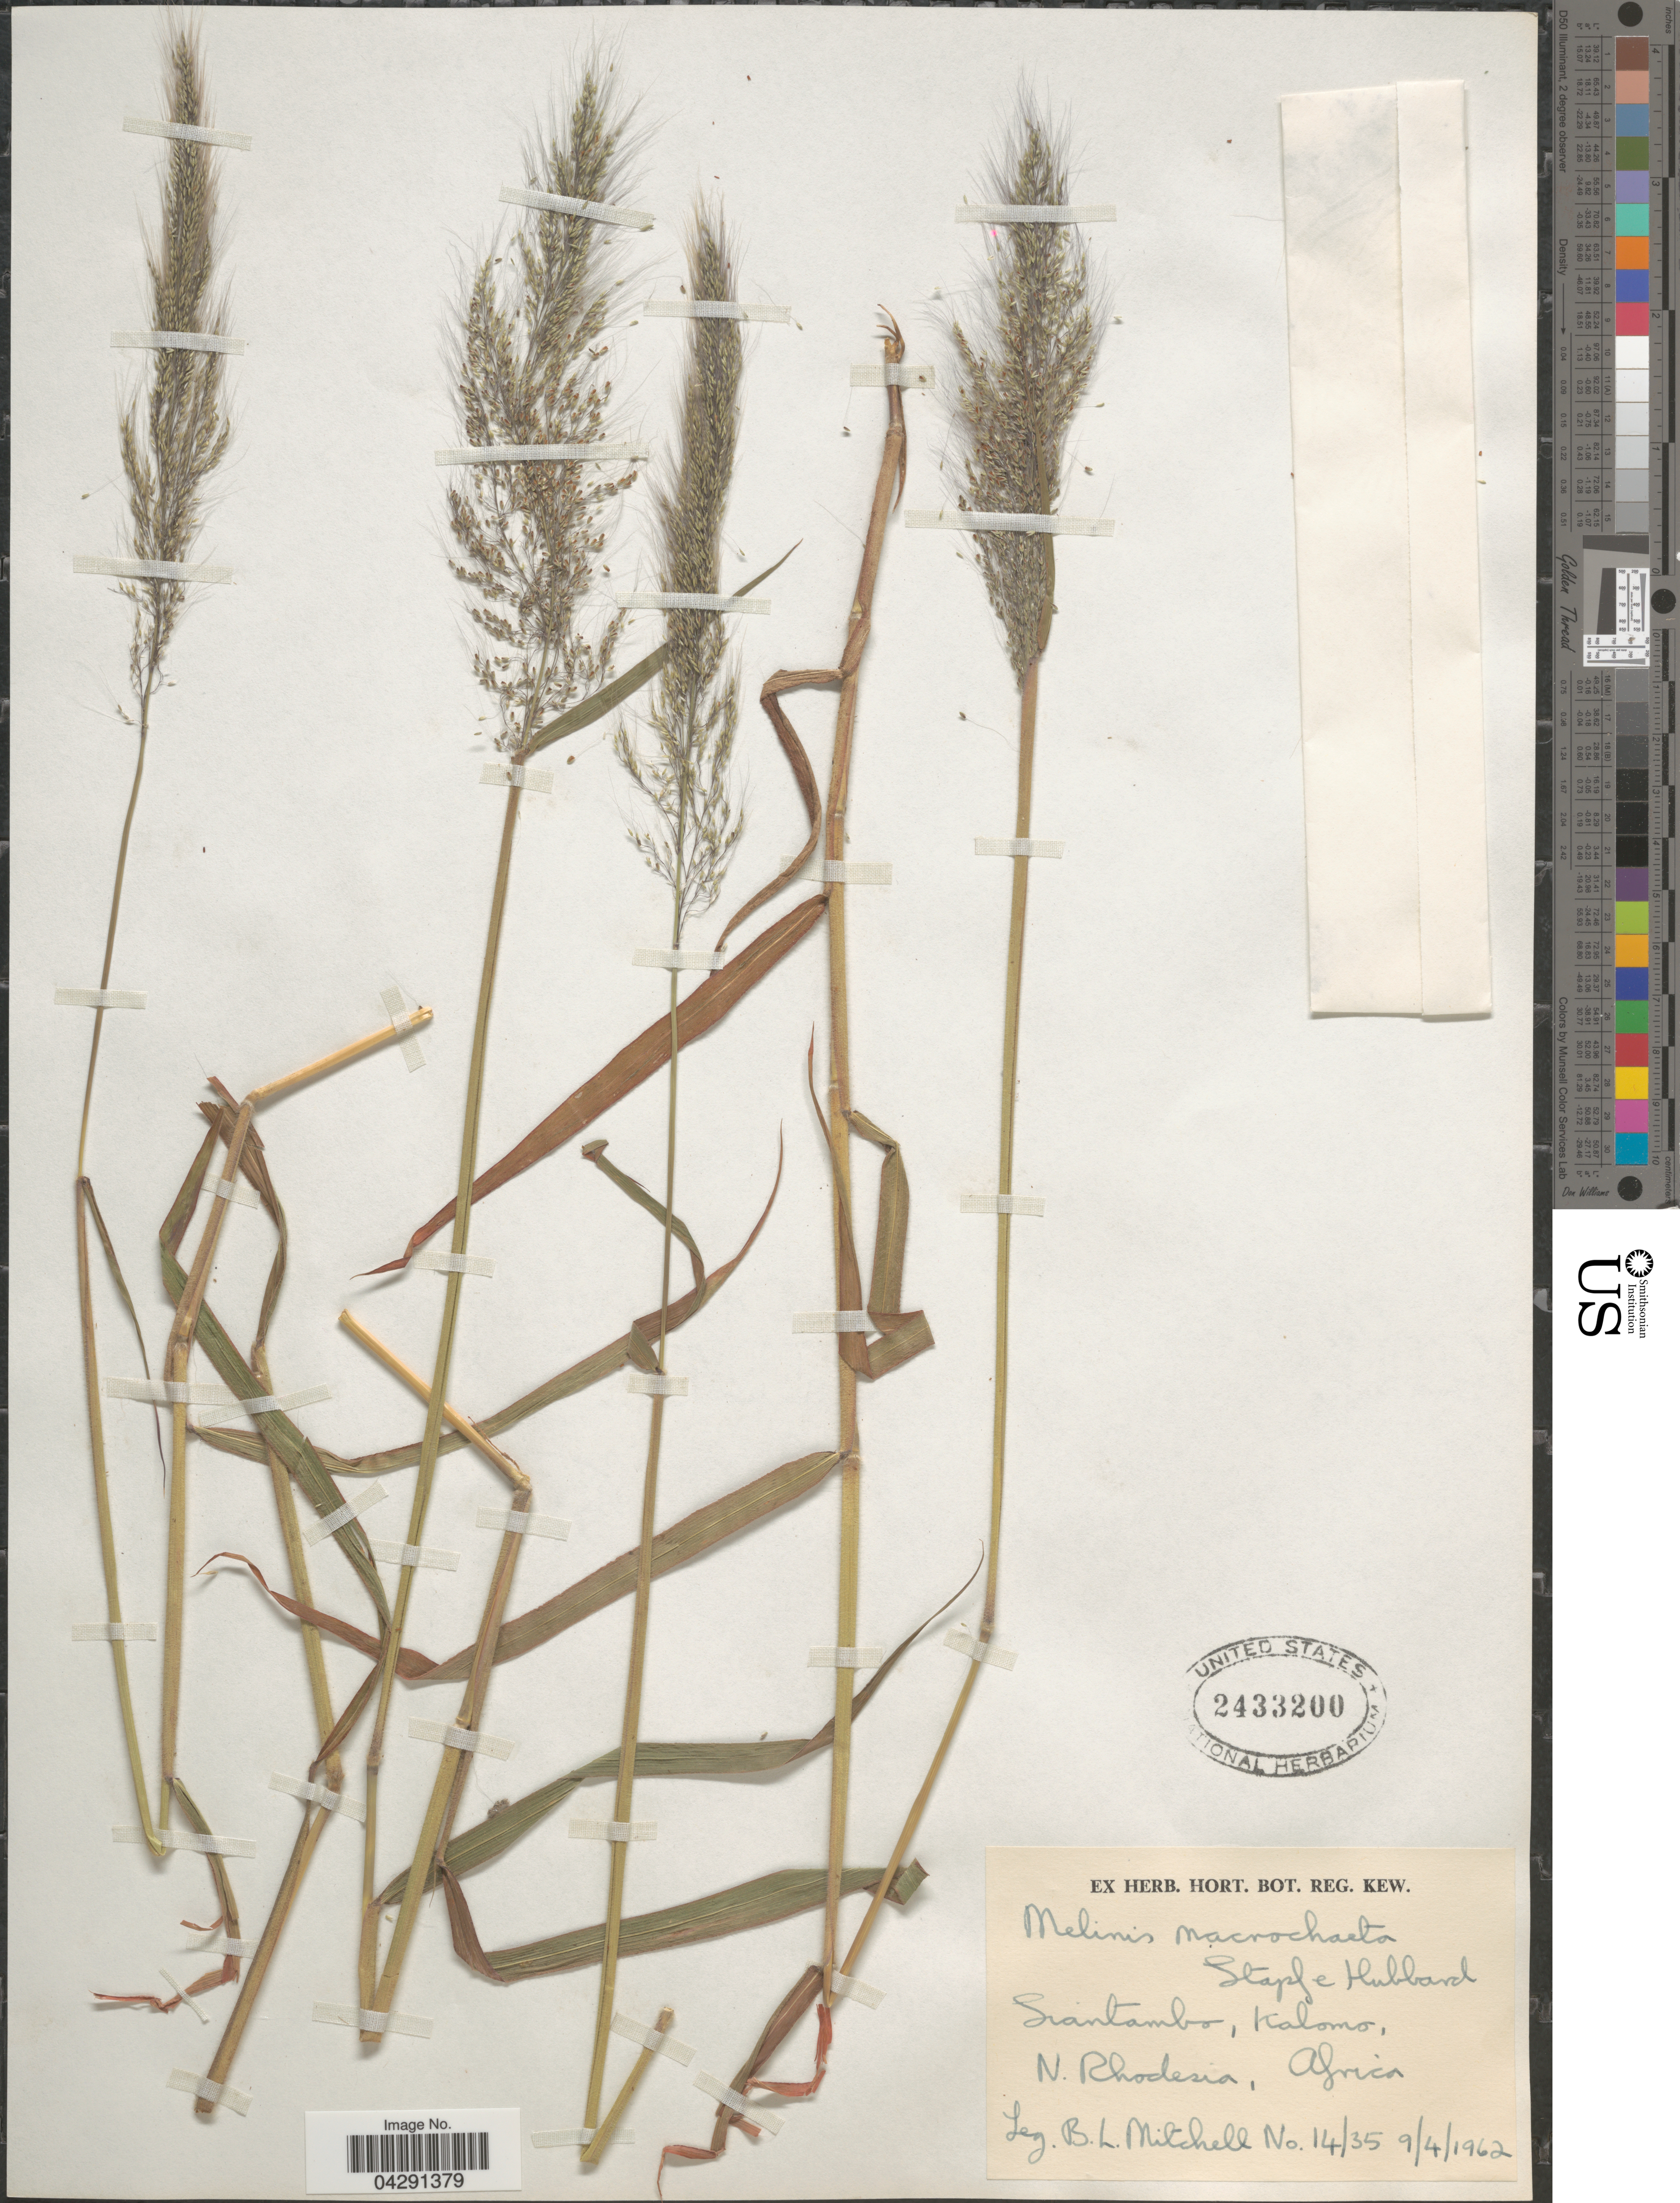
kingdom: Plantae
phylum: Tracheophyta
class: Liliopsida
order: Poales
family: Poaceae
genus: Melinis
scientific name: Melinis macrochaeta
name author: Stapf & C.E. Hubb.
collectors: B. Mitchell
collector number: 14/35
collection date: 1962-04-09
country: Zambia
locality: Siantambo, Kalomo, N. Rhodesia.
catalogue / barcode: US 2433200